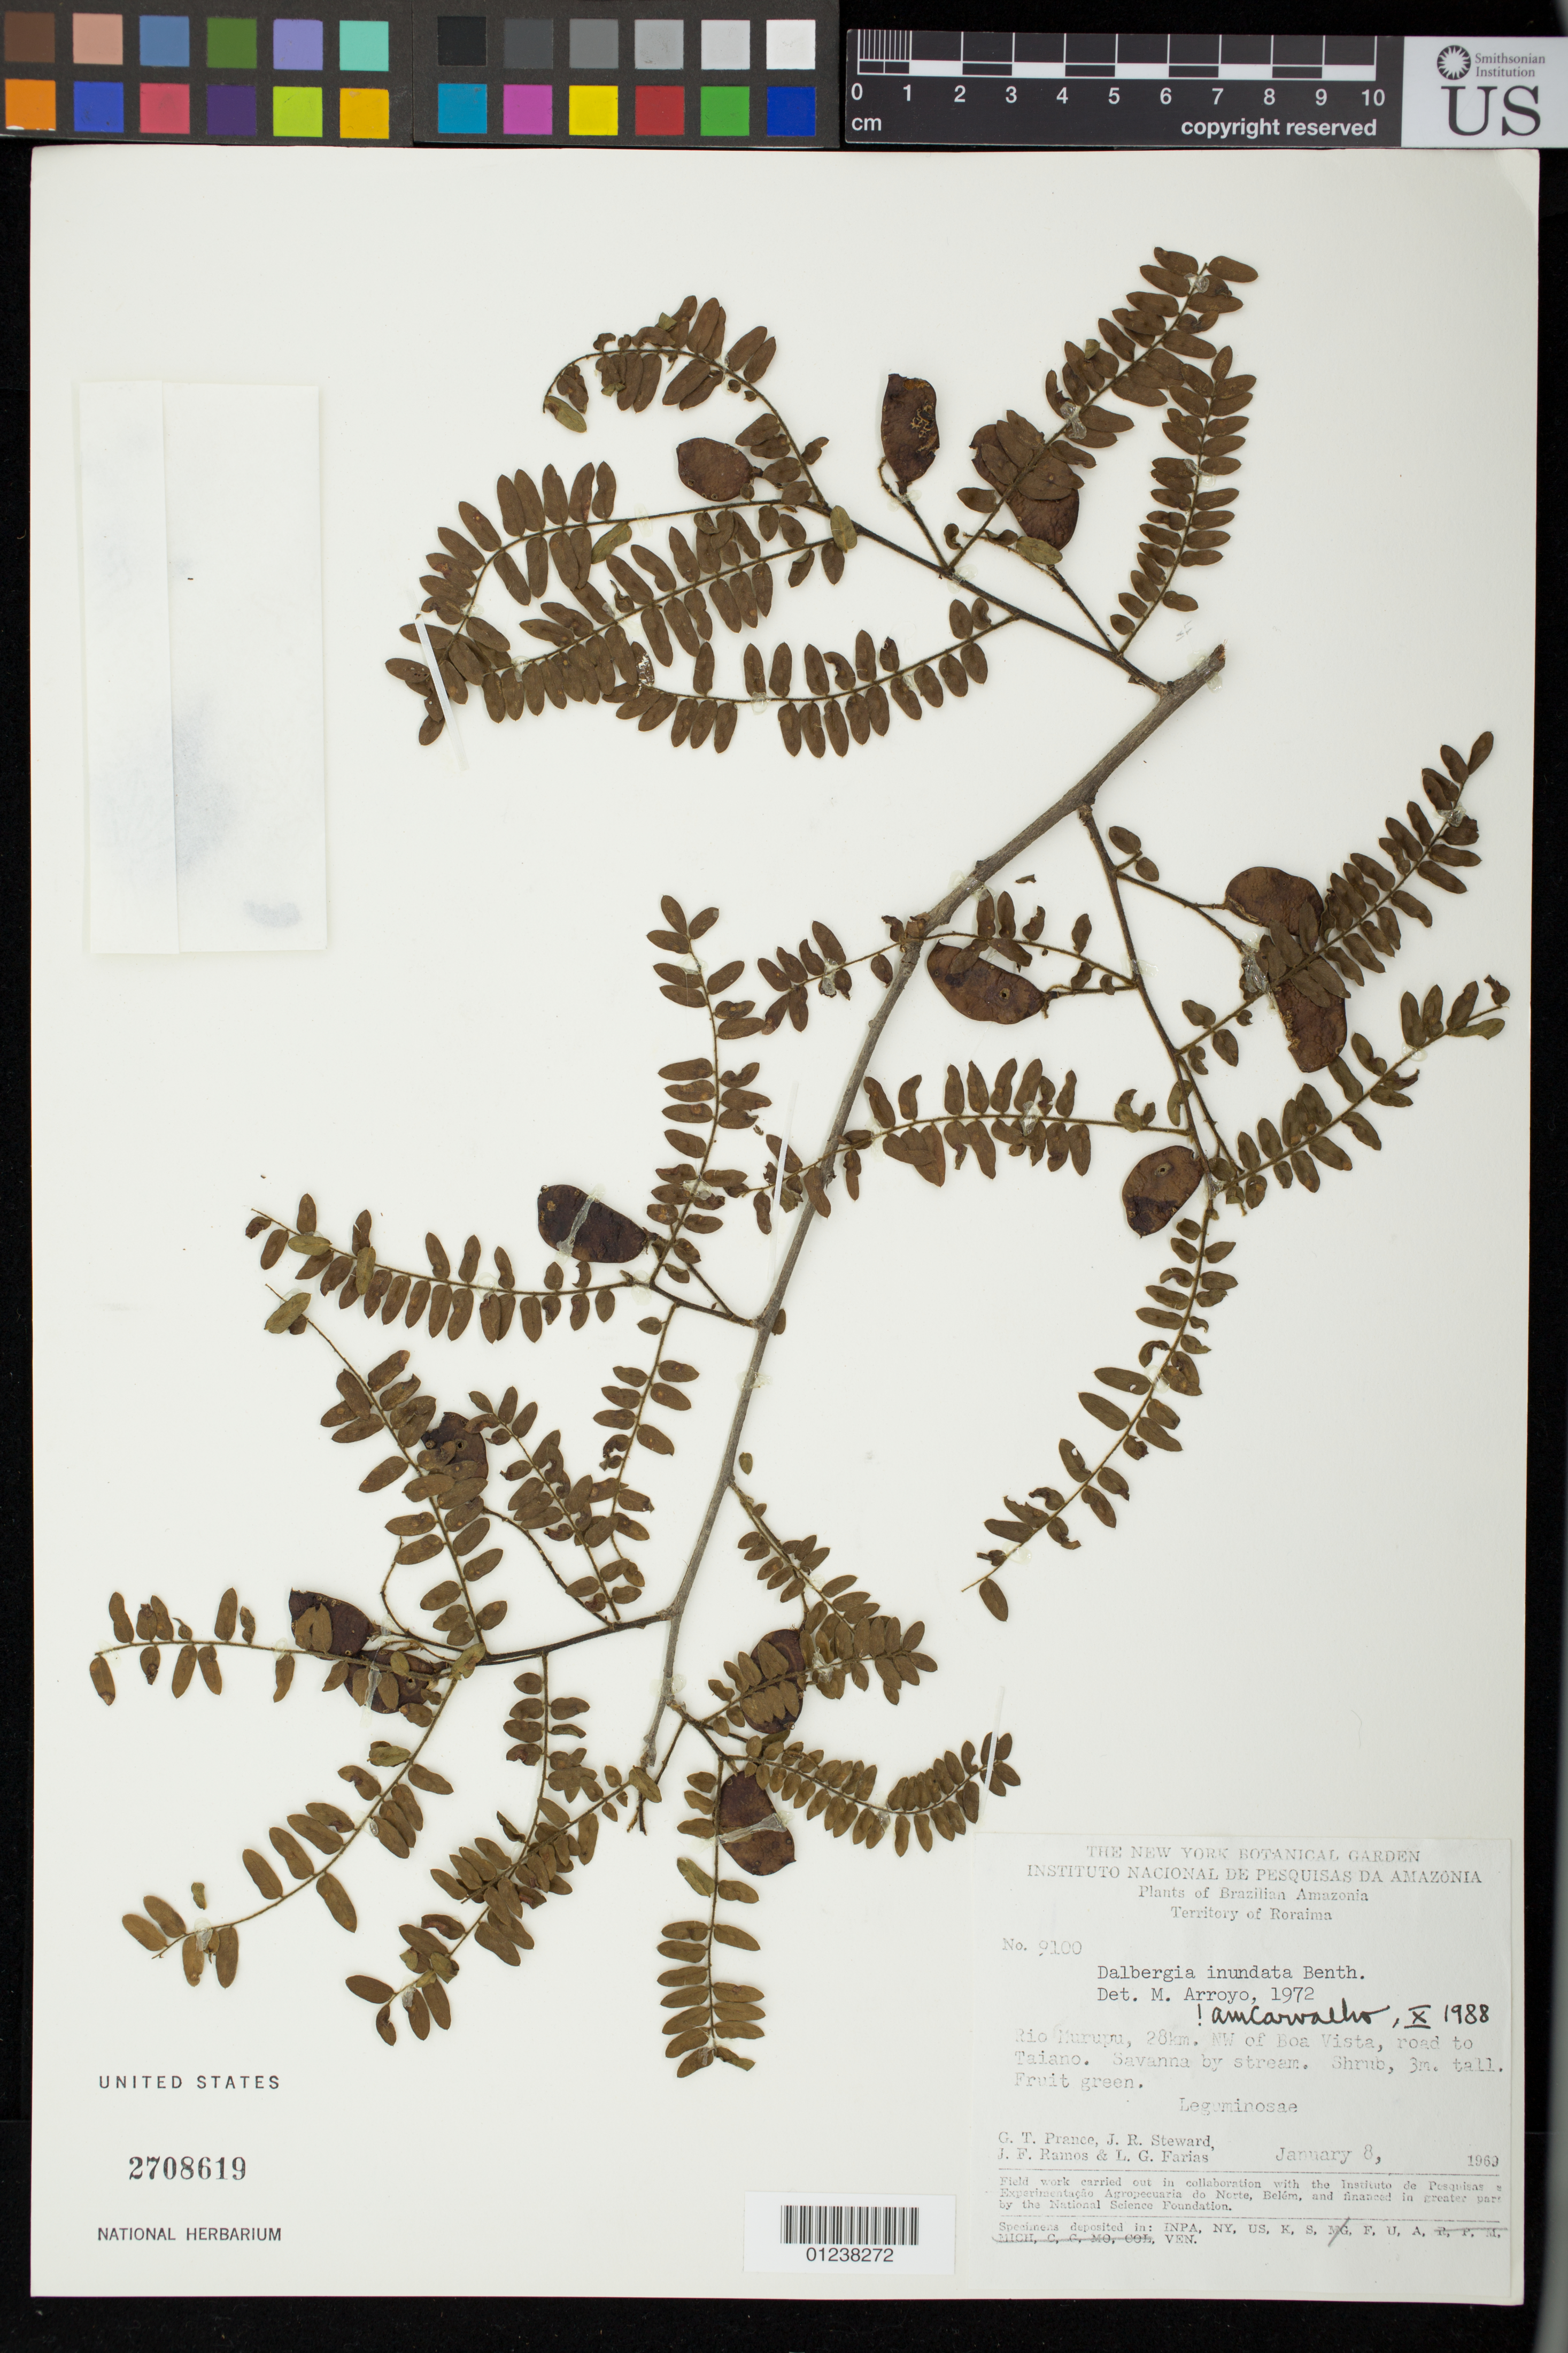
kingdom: Plantae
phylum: Tracheophyta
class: Magnoliopsida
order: Fabales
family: Fabaceae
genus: Dalbergia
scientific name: Dalbergia inundata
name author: Benth.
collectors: G. T. Prance, J. R. Steward, J. F. Ramos & L. G. Farias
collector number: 9100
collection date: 1969-01-08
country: Brazil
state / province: Roraima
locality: Rio Murupu, 28km. NW of Boa Vista, road to Taiano.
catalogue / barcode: US 2708619